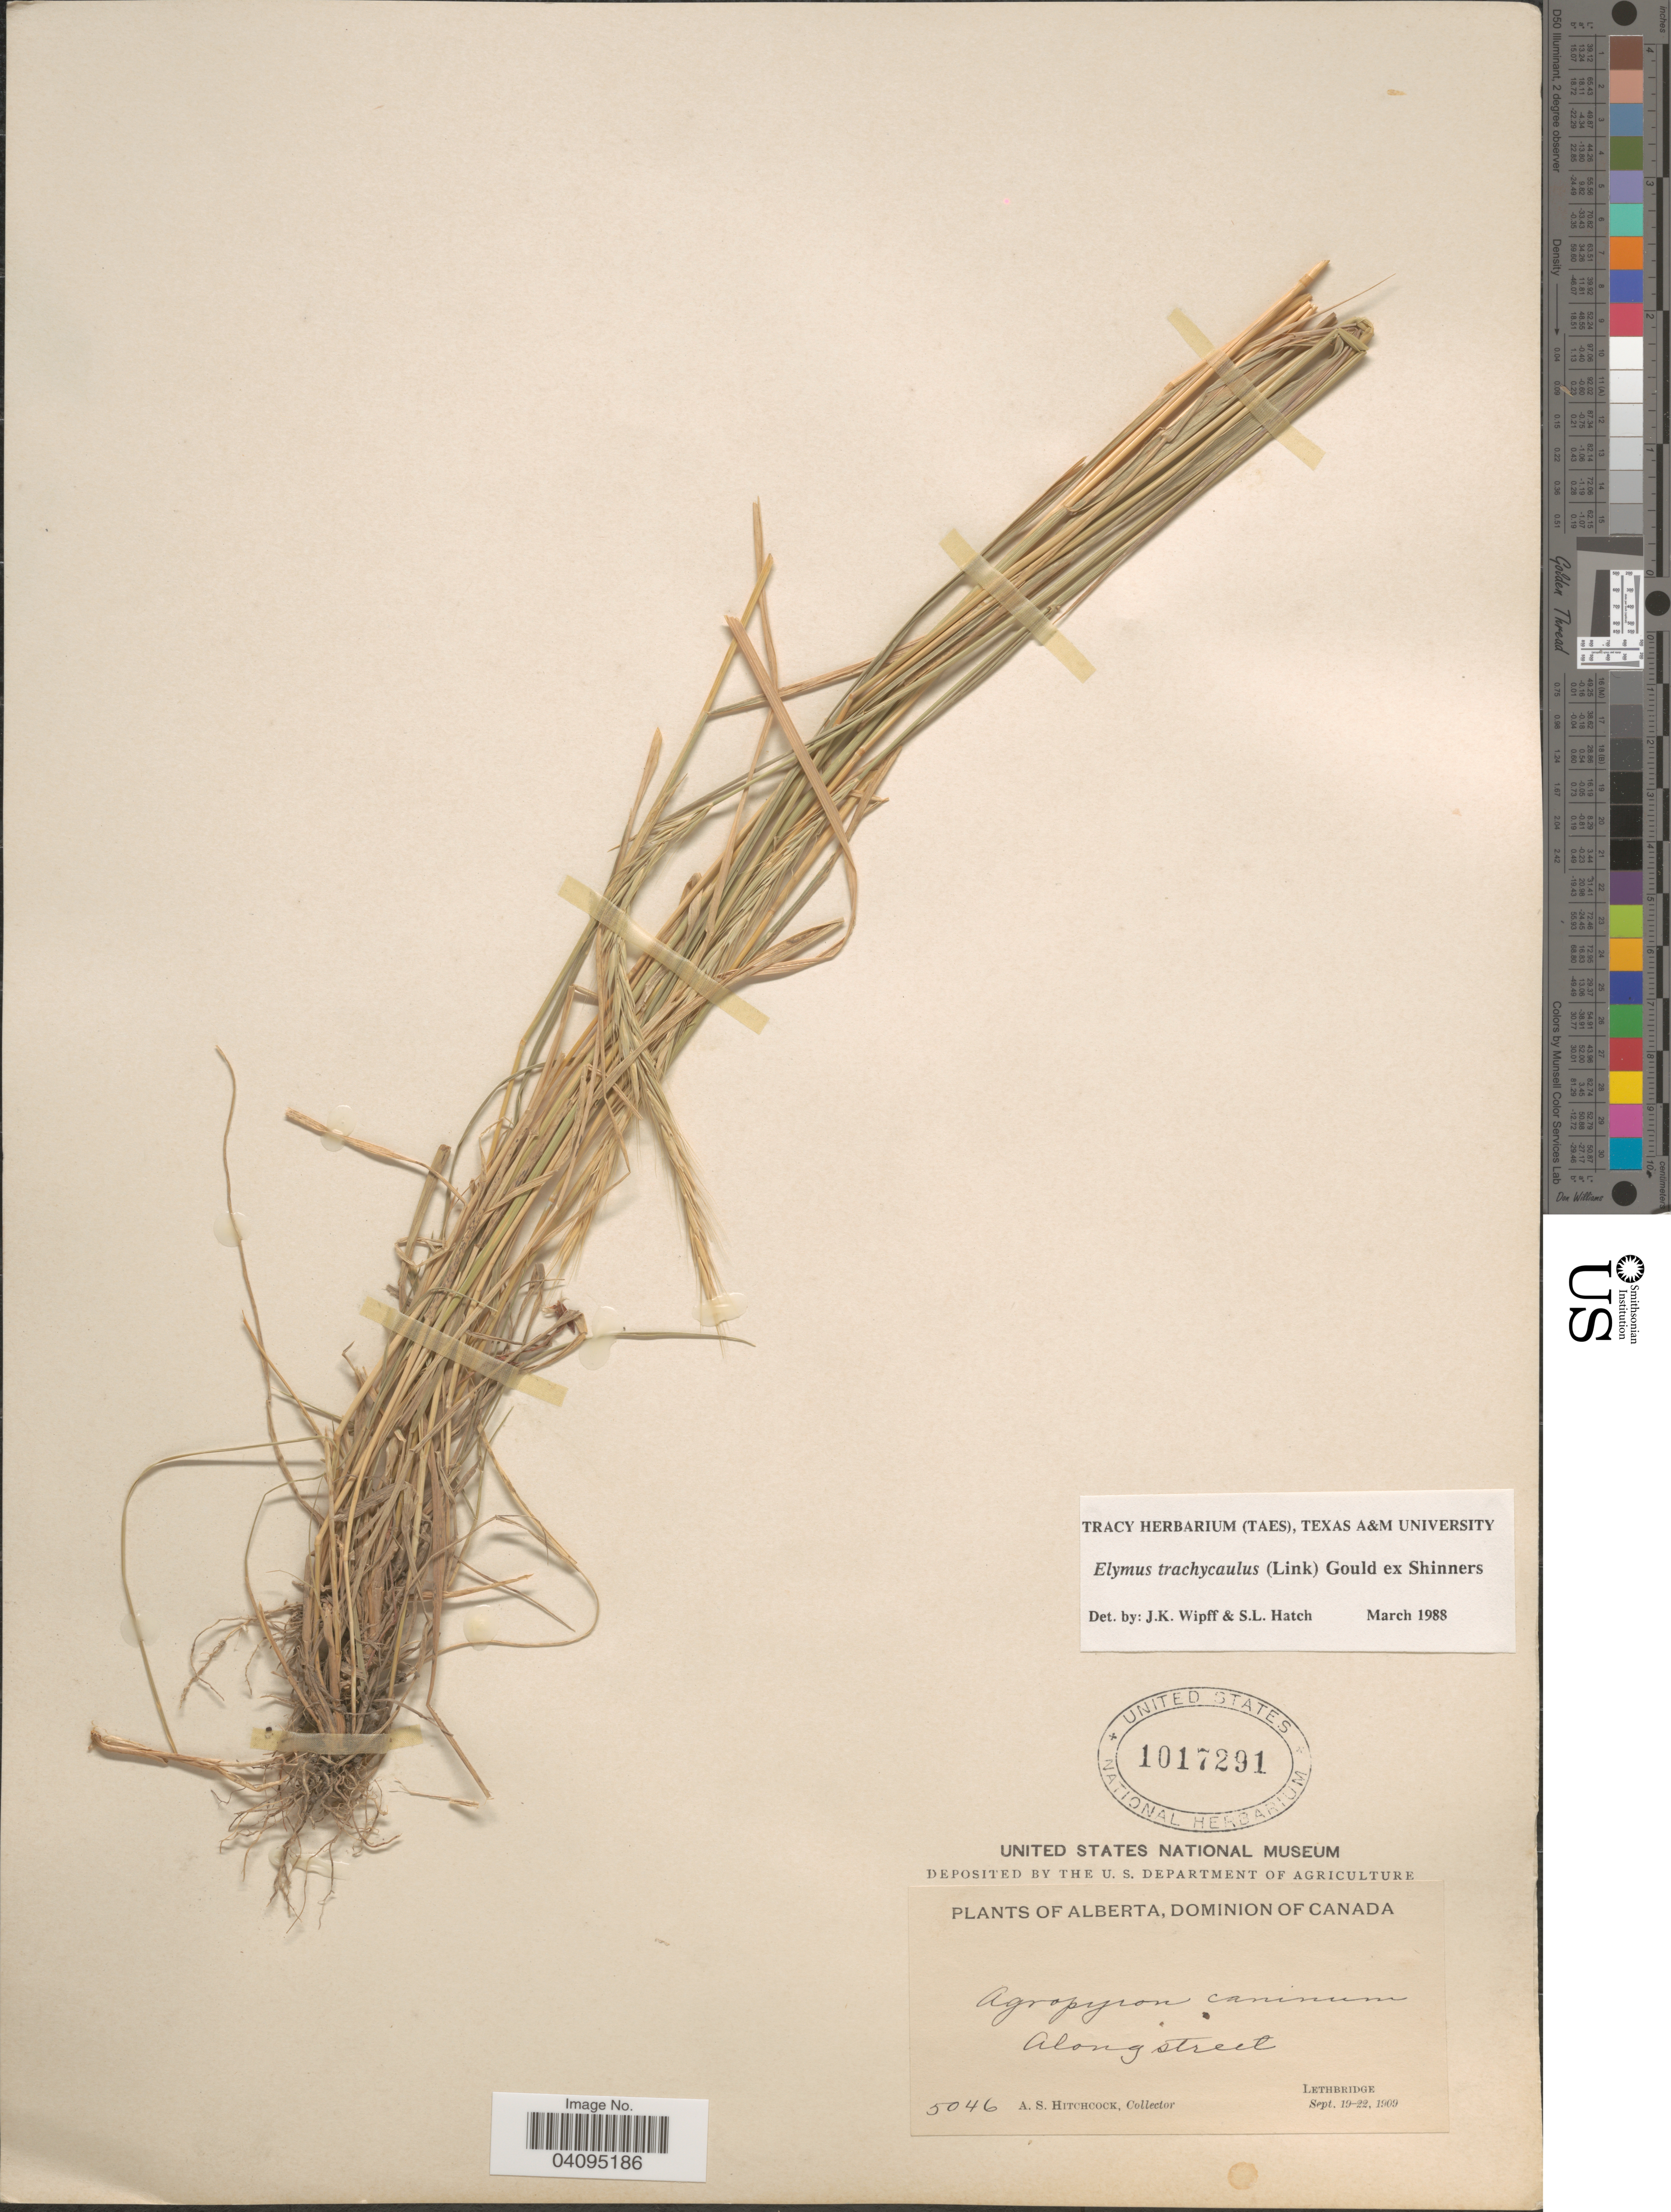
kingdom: Plantae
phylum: Tracheophyta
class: Liliopsida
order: Poales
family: Poaceae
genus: Elymus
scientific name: Elymus trachycaulus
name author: (Link) Gould ex Shinners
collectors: A. S. Hitchcock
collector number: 5046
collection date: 1909-09-19/1909-09-22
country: Canada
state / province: Alberta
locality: Dominion of Canada. Along street. Lethbridge.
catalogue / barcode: US 1017291